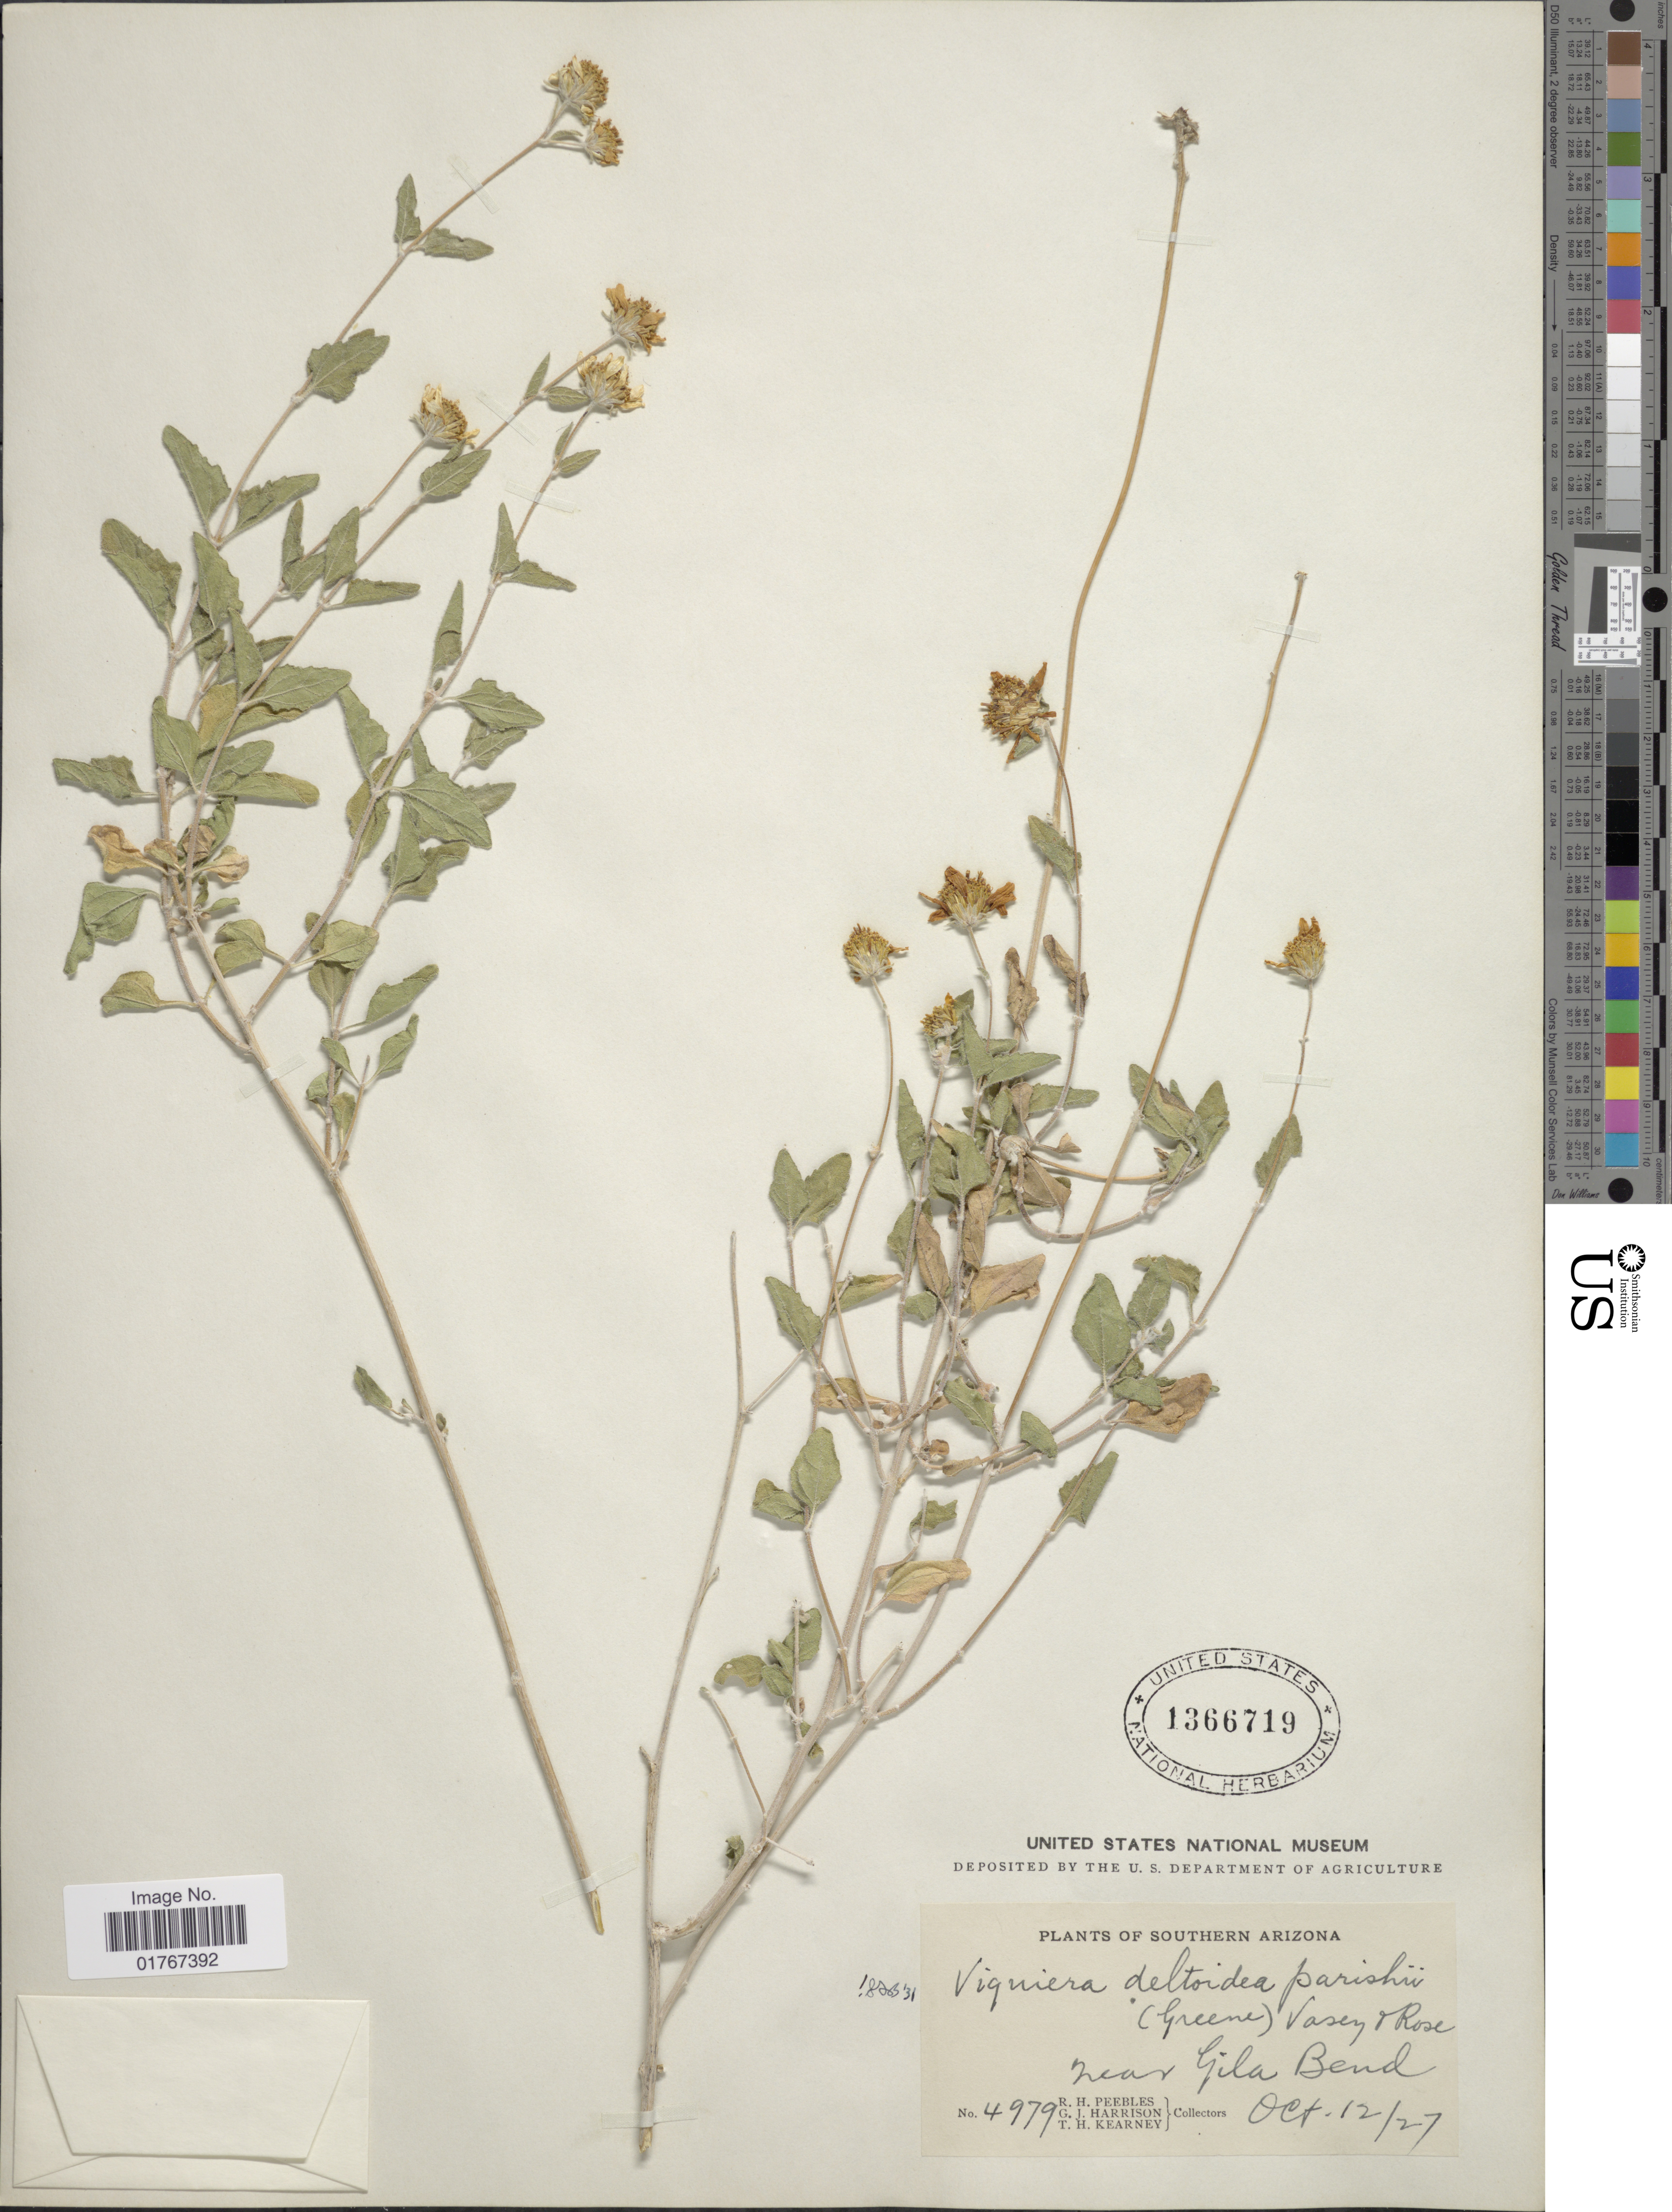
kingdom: Plantae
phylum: Tracheophyta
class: Magnoliopsida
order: Asterales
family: Asteraceae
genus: Viguiera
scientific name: Viguiera deltoidea var. parishii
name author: (Greene) Vasey & Rose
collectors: R. H. Peebles, G. J. Harrison & T. H. Kearney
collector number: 4979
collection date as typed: Transcribed d/m/y: 12/10/27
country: United States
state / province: Arizona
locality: Southern Arizona, near Gila Bend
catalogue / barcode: US 1366719